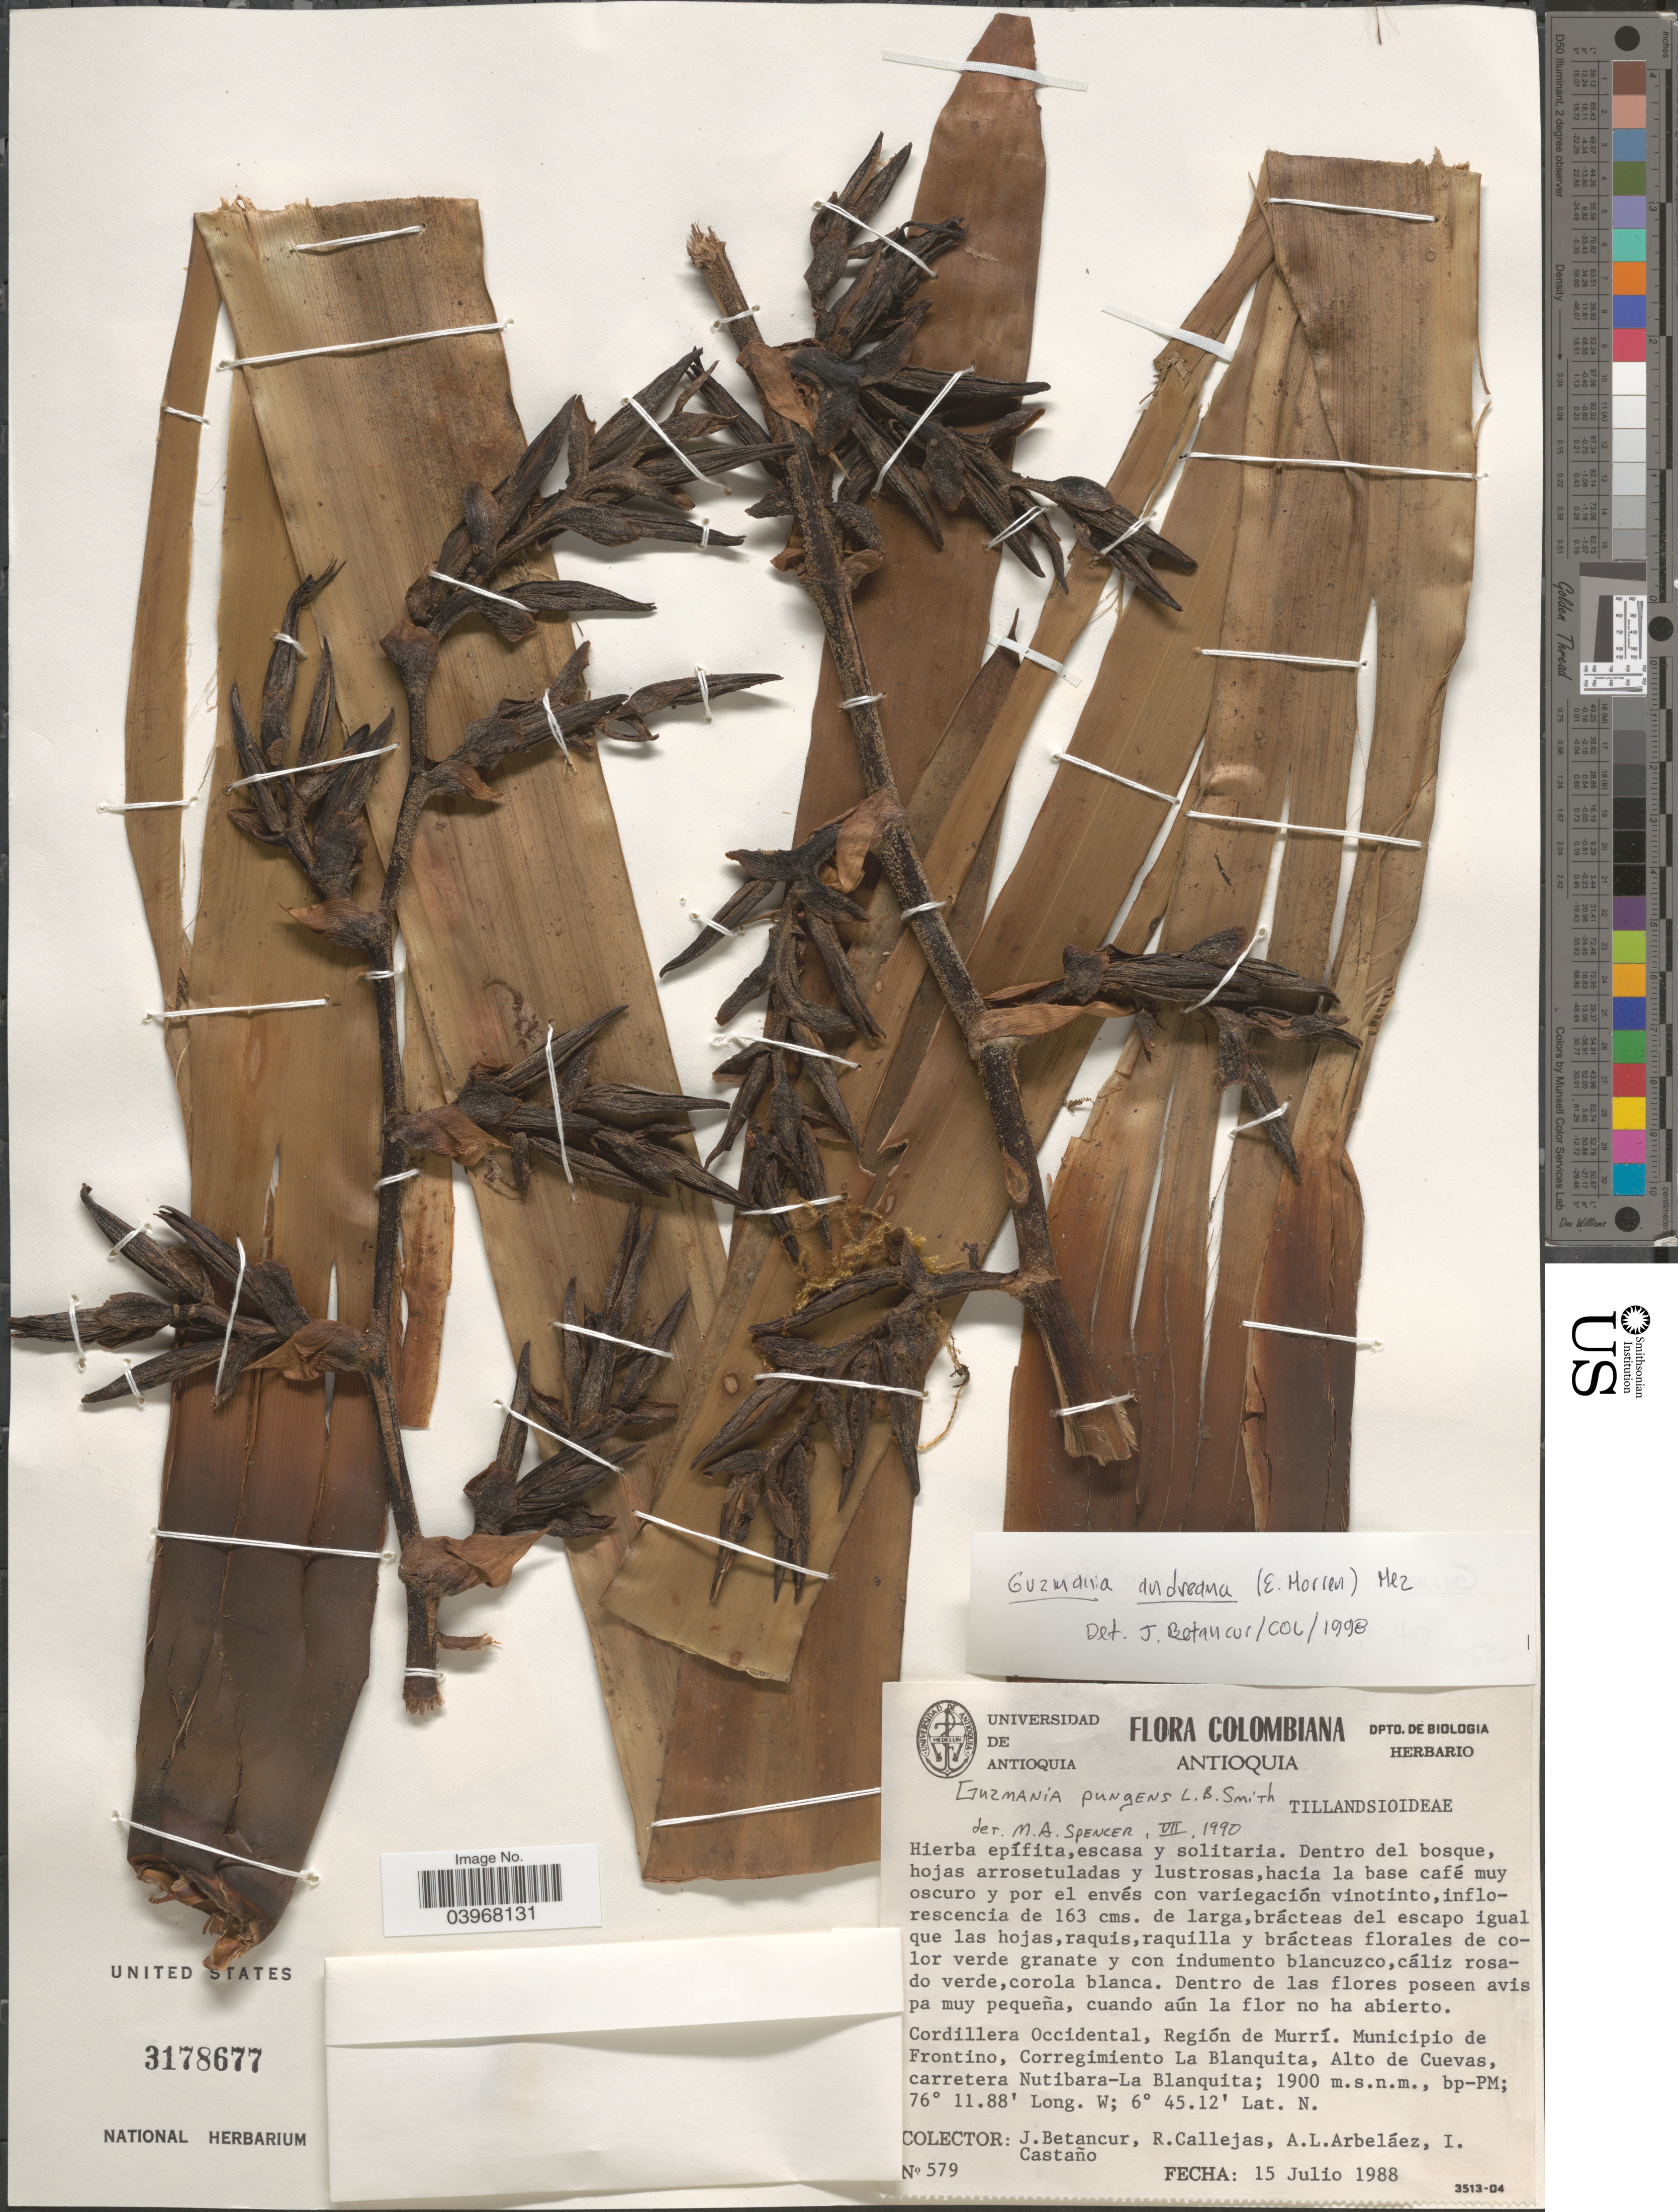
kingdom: Plantae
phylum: Tracheophyta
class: Liliopsida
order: Poales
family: Bromeliaceae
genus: Guzmania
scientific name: Guzmania andreana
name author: (É. Morren) Mez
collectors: J. Betancur, R. Callejas, A. Arbeláez Alvarez & I. Castaño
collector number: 579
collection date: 1988-07-15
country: Colombia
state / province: Antioquia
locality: Cordillera Occidental, Región de Murrí. Municipio de Frontino, Corregimiento La Blanquita, Alto de Cuevas, carretera Nutibara-La Blanquita.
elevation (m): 1900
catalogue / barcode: US 3178677